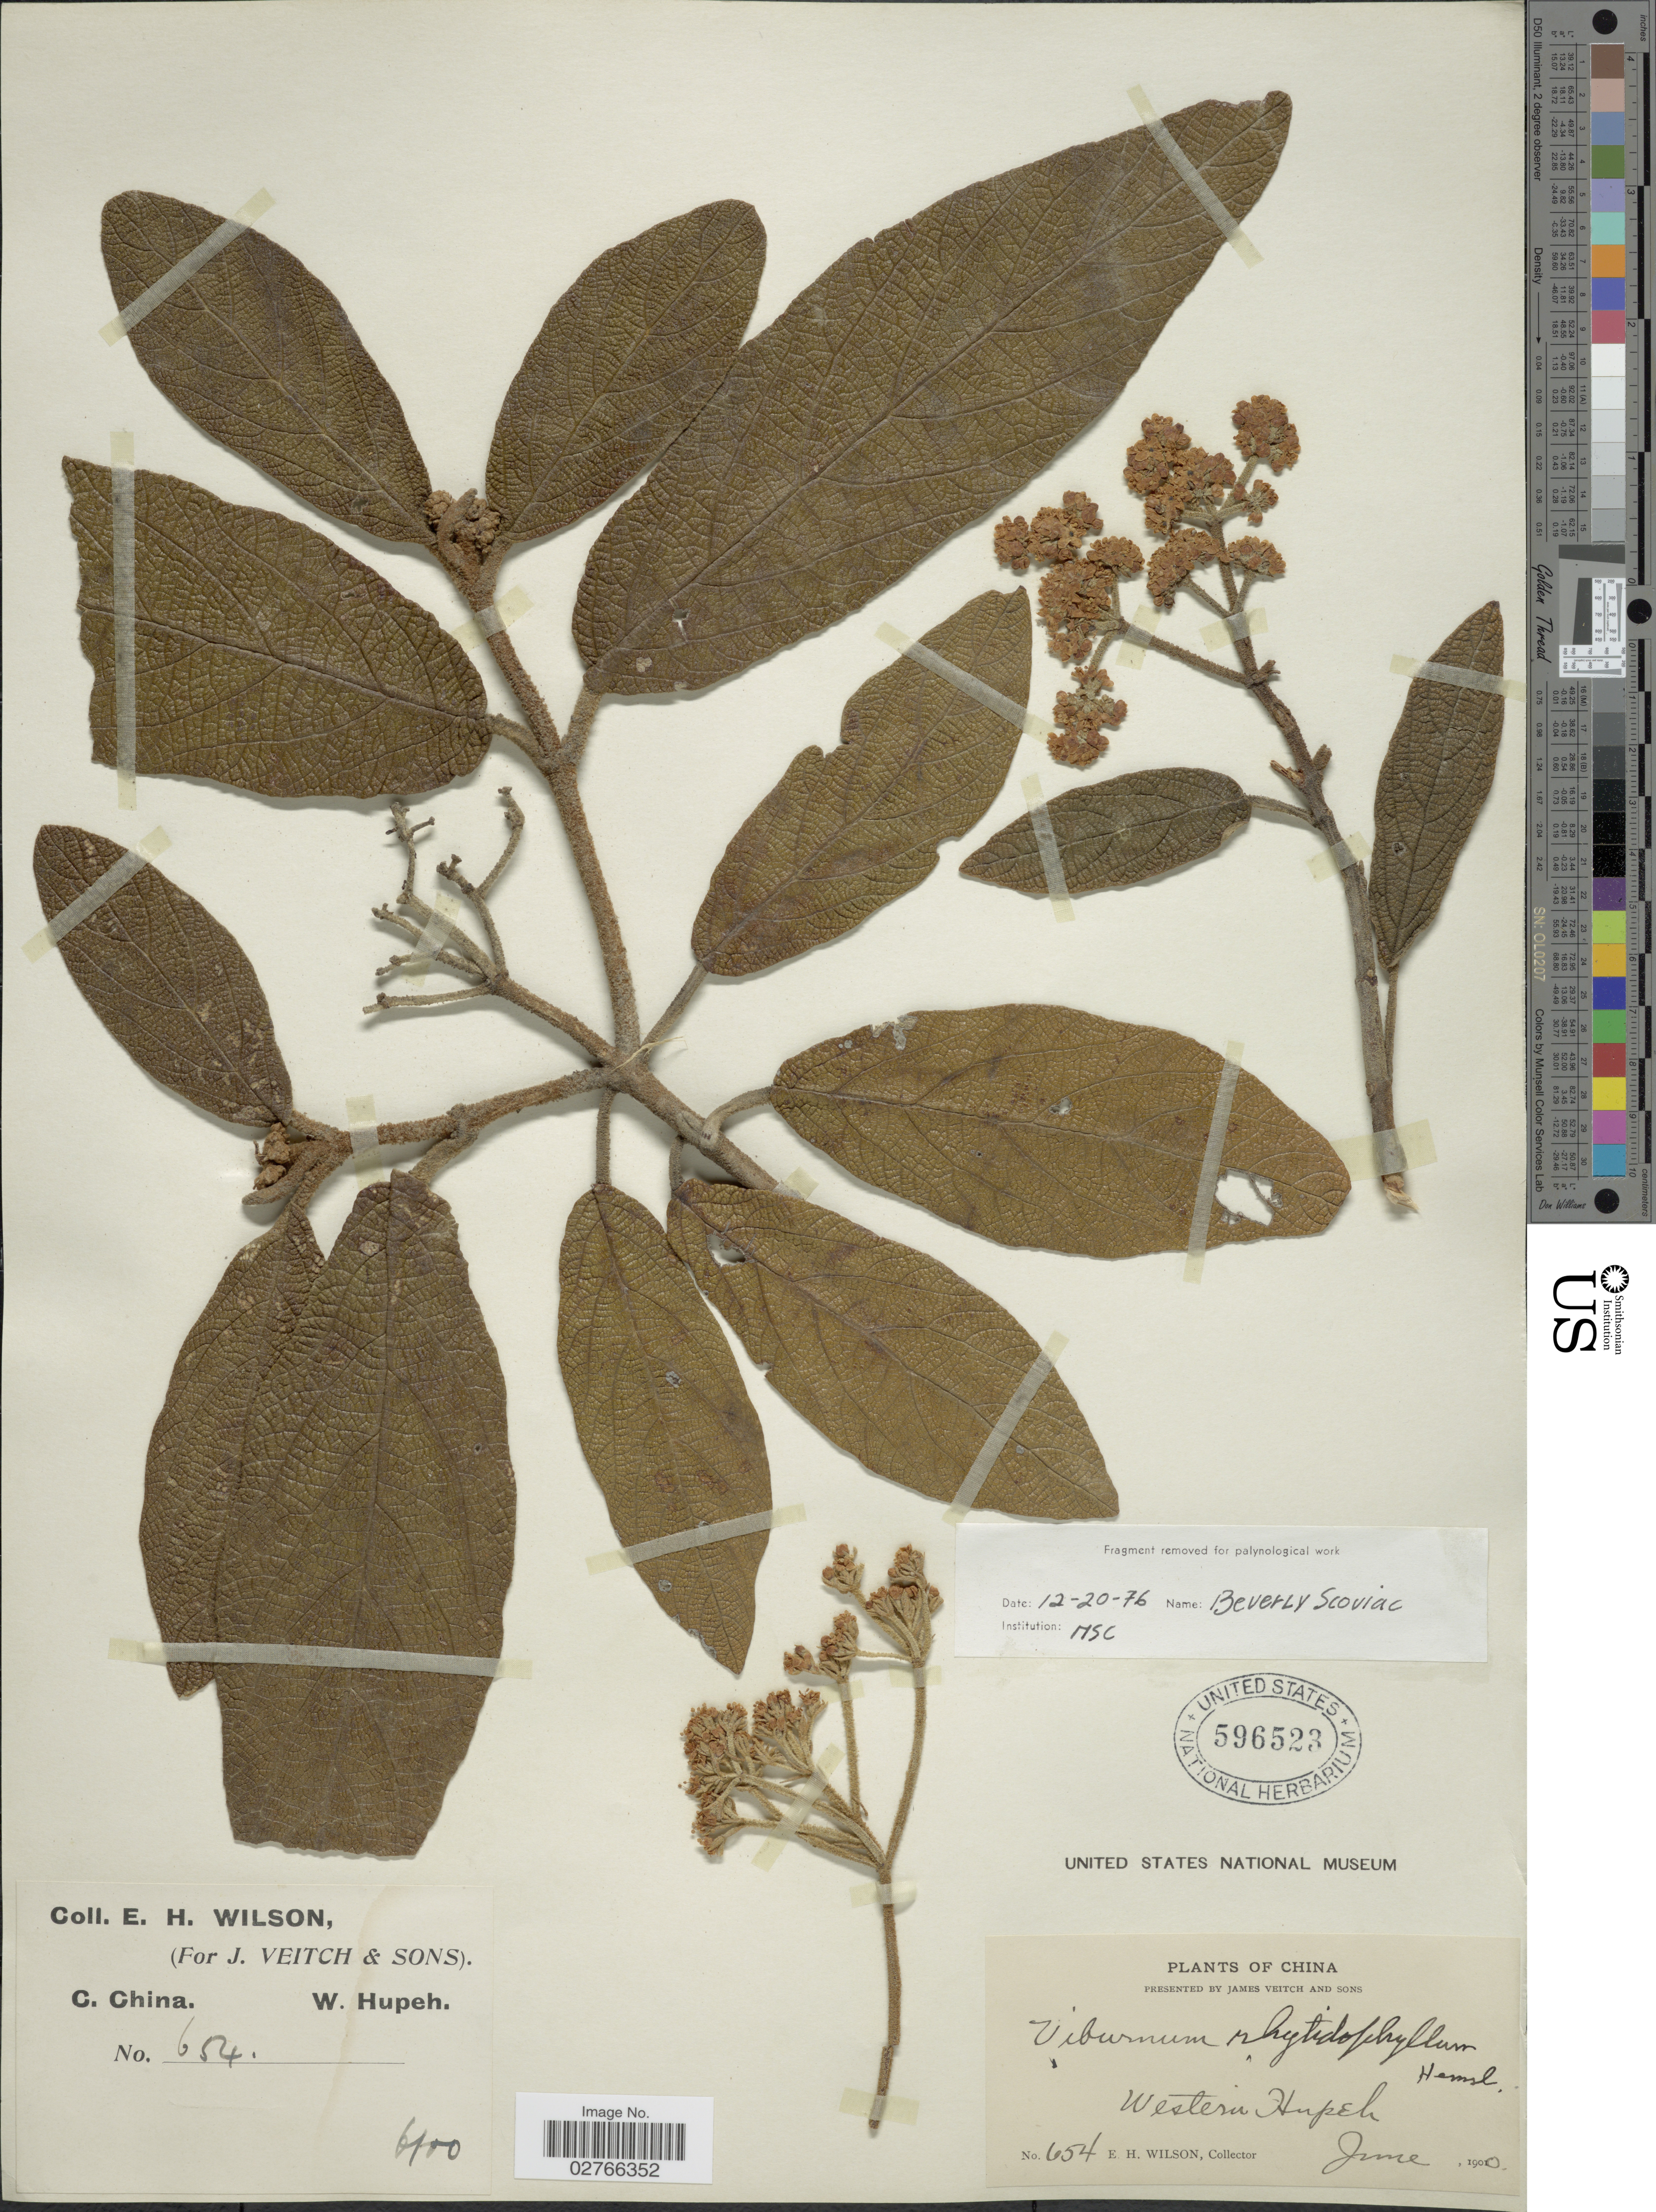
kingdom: Plantae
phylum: Tracheophyta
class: Magnoliopsida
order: Dipsacales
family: Viburnaceae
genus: Viburnum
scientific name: Viburnum rhytidophyllum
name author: Hemsl.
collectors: E. Wilson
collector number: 654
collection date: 1900-06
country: China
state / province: Hubei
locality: C. China, Western Hupeh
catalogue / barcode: US 596523